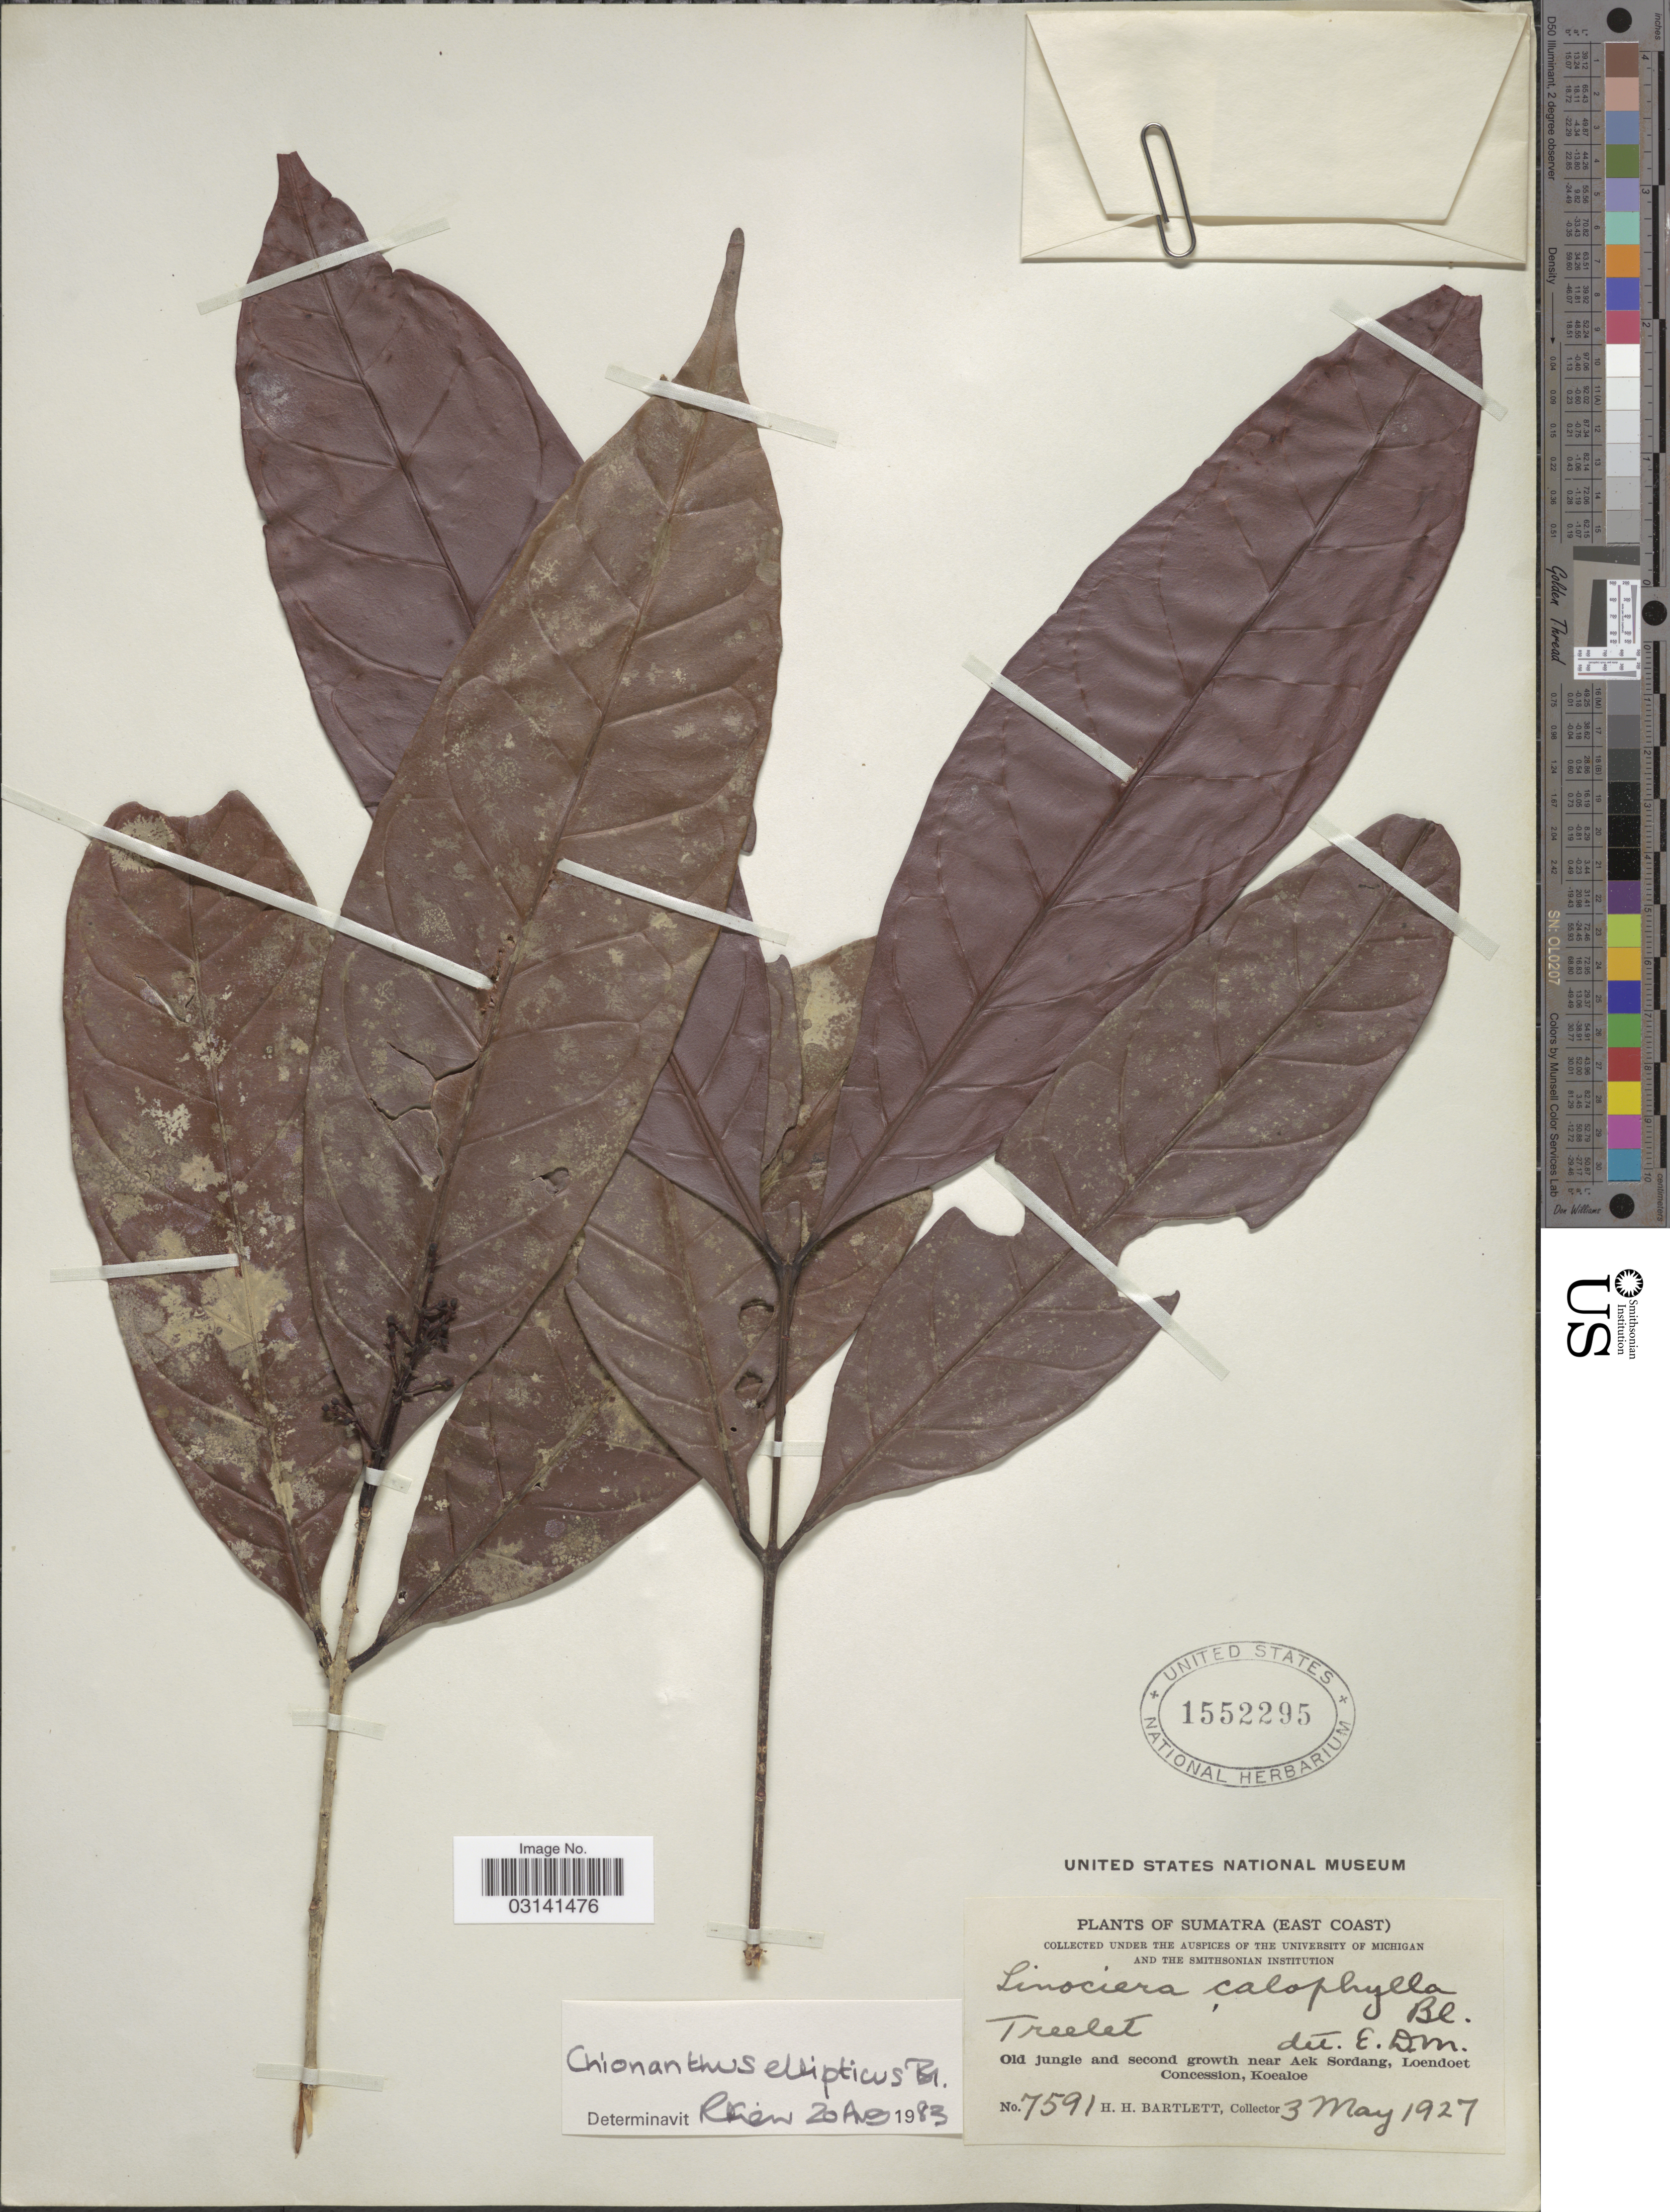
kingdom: Plantae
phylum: Tracheophyta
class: Magnoliopsida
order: Lamiales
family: Oleaceae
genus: Chionanthus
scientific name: Chionanthus ellipticus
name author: Blume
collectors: H. H. Bartlett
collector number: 7591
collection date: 1927-05-03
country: Indonesia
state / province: Sumatra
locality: (East Coast). Old jungle and second growth near Aek Sordang, Loendoet Concession, Koealoe.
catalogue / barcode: US 1552295